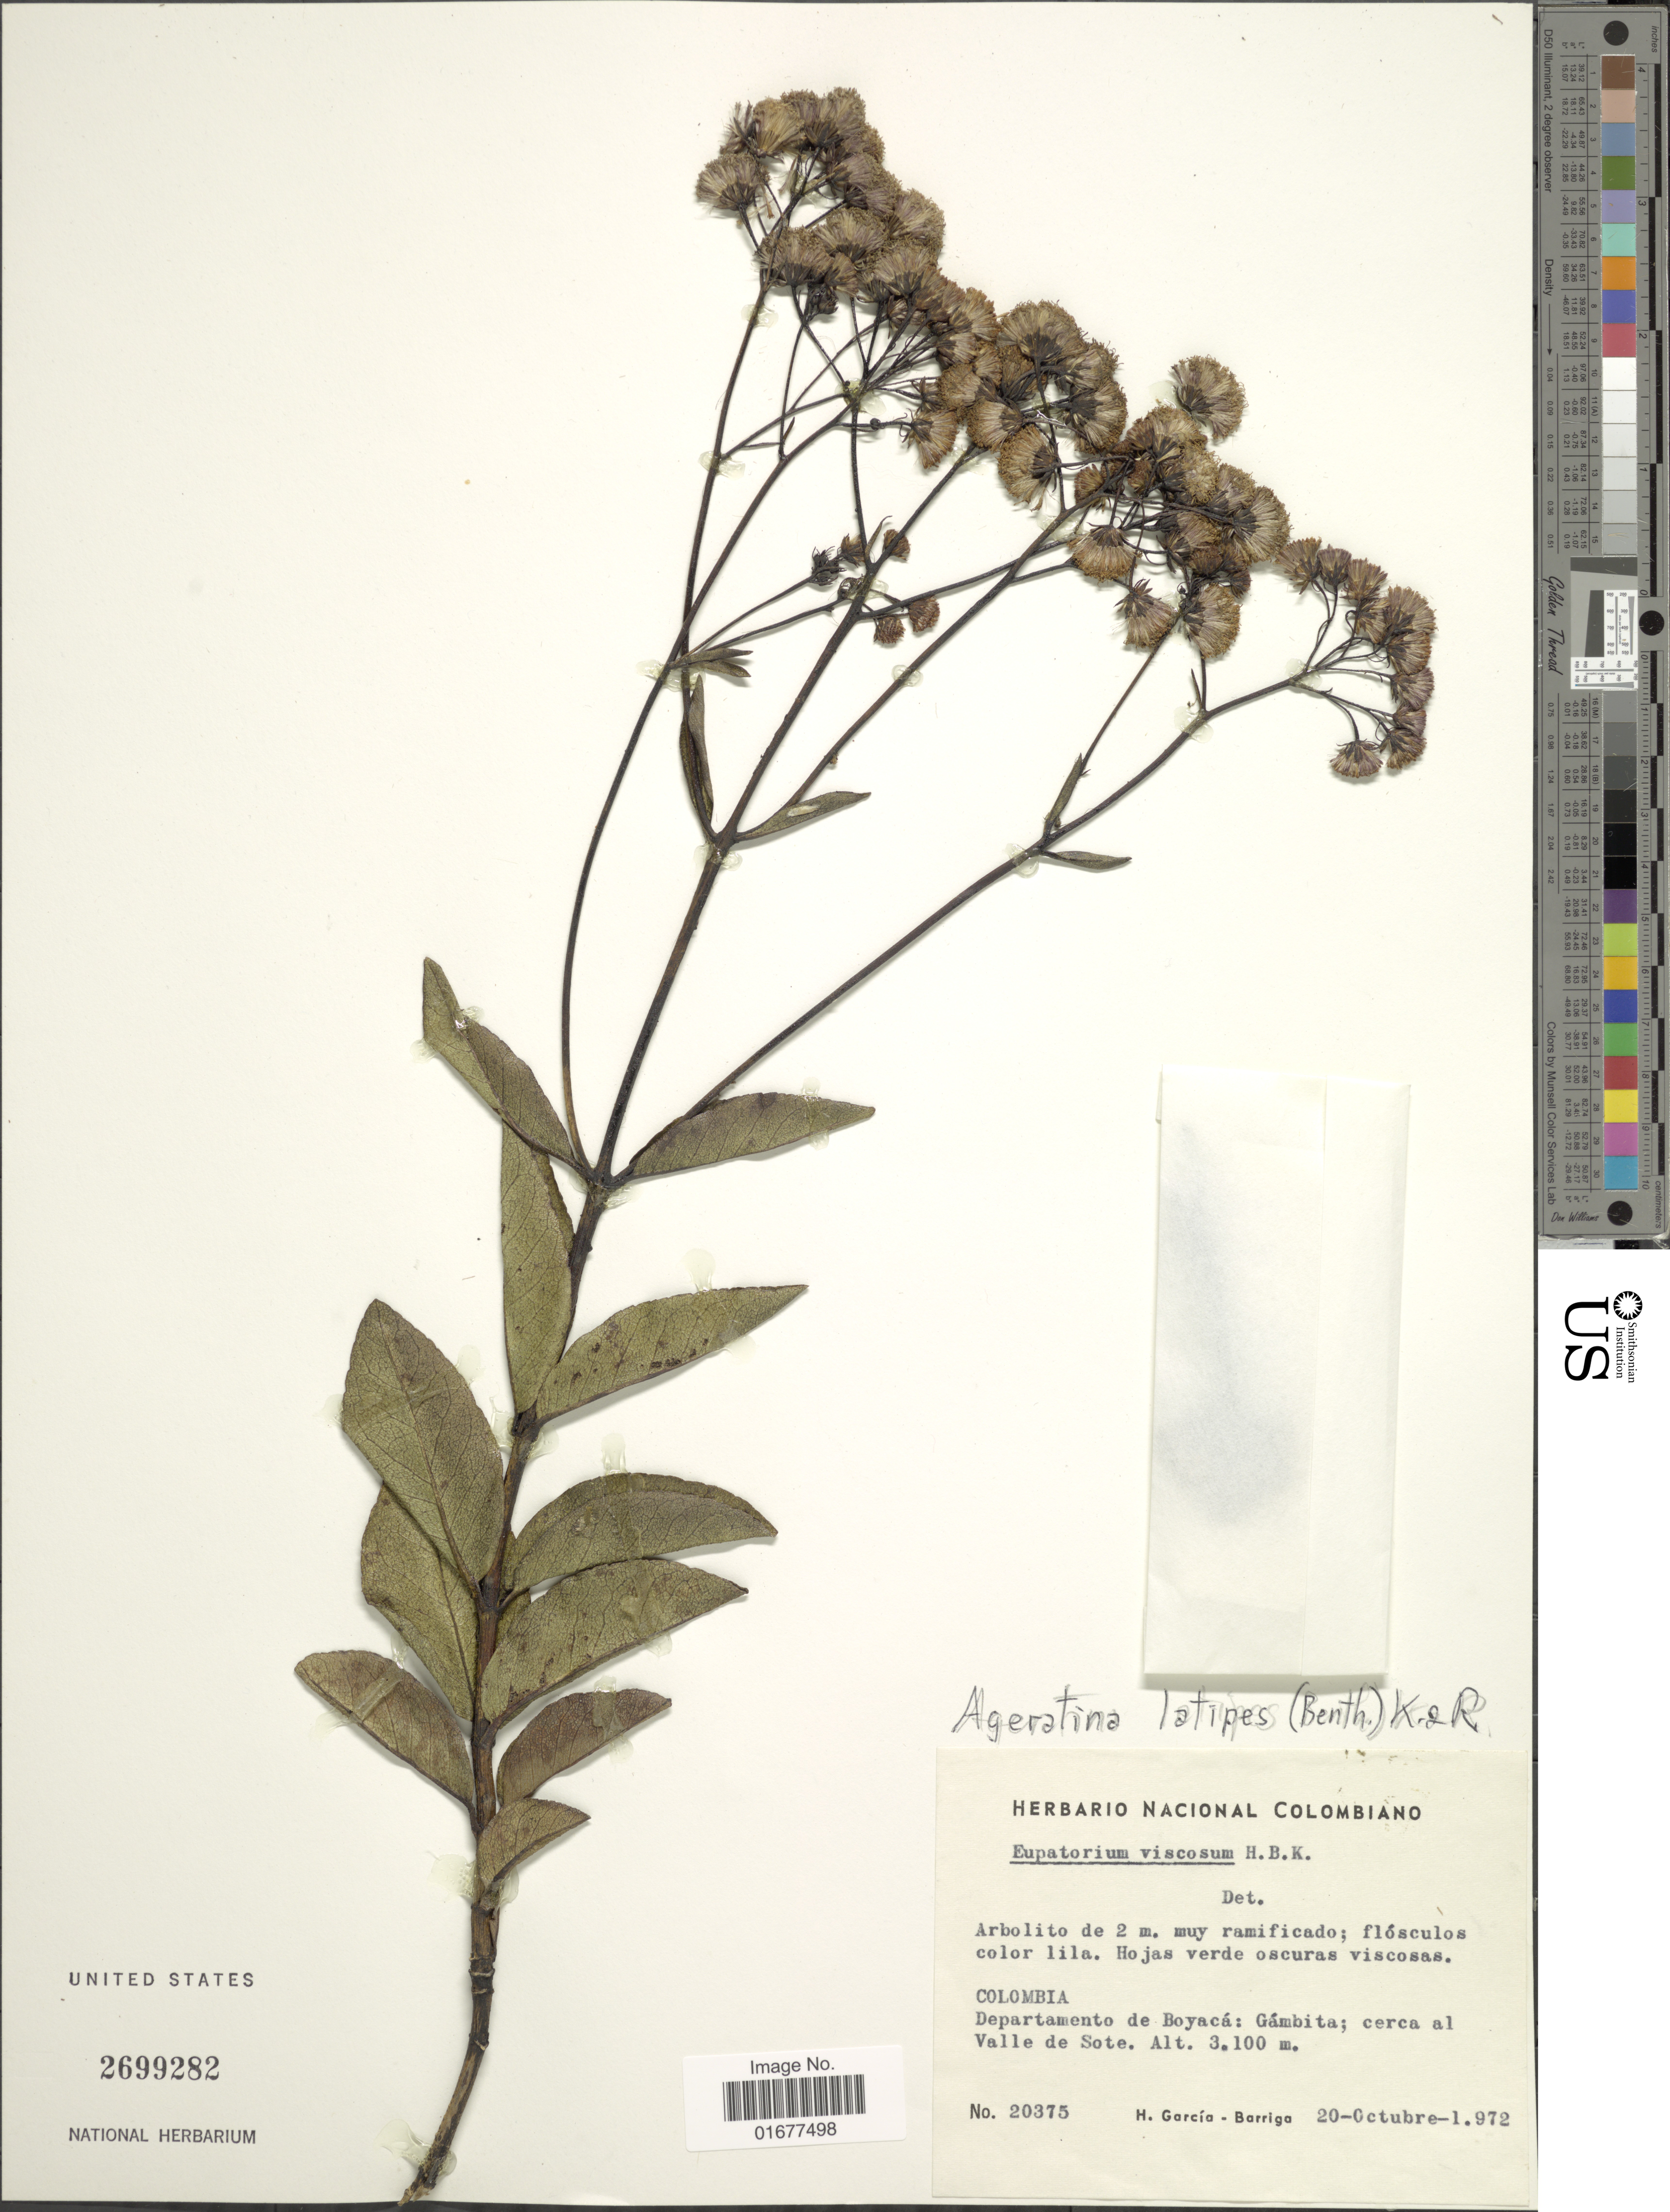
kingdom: Plantae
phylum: Tracheophyta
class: Magnoliopsida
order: Asterales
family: Asteraceae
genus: Ageratina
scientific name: Ageratina latipes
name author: (Benth.) R.M. King & H. Rob.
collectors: H. García Barriga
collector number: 20375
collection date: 1972-10-20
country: Colombia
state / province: Boyacá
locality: Gambita, cerca al Valle de Sote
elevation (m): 3100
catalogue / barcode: US 2699282